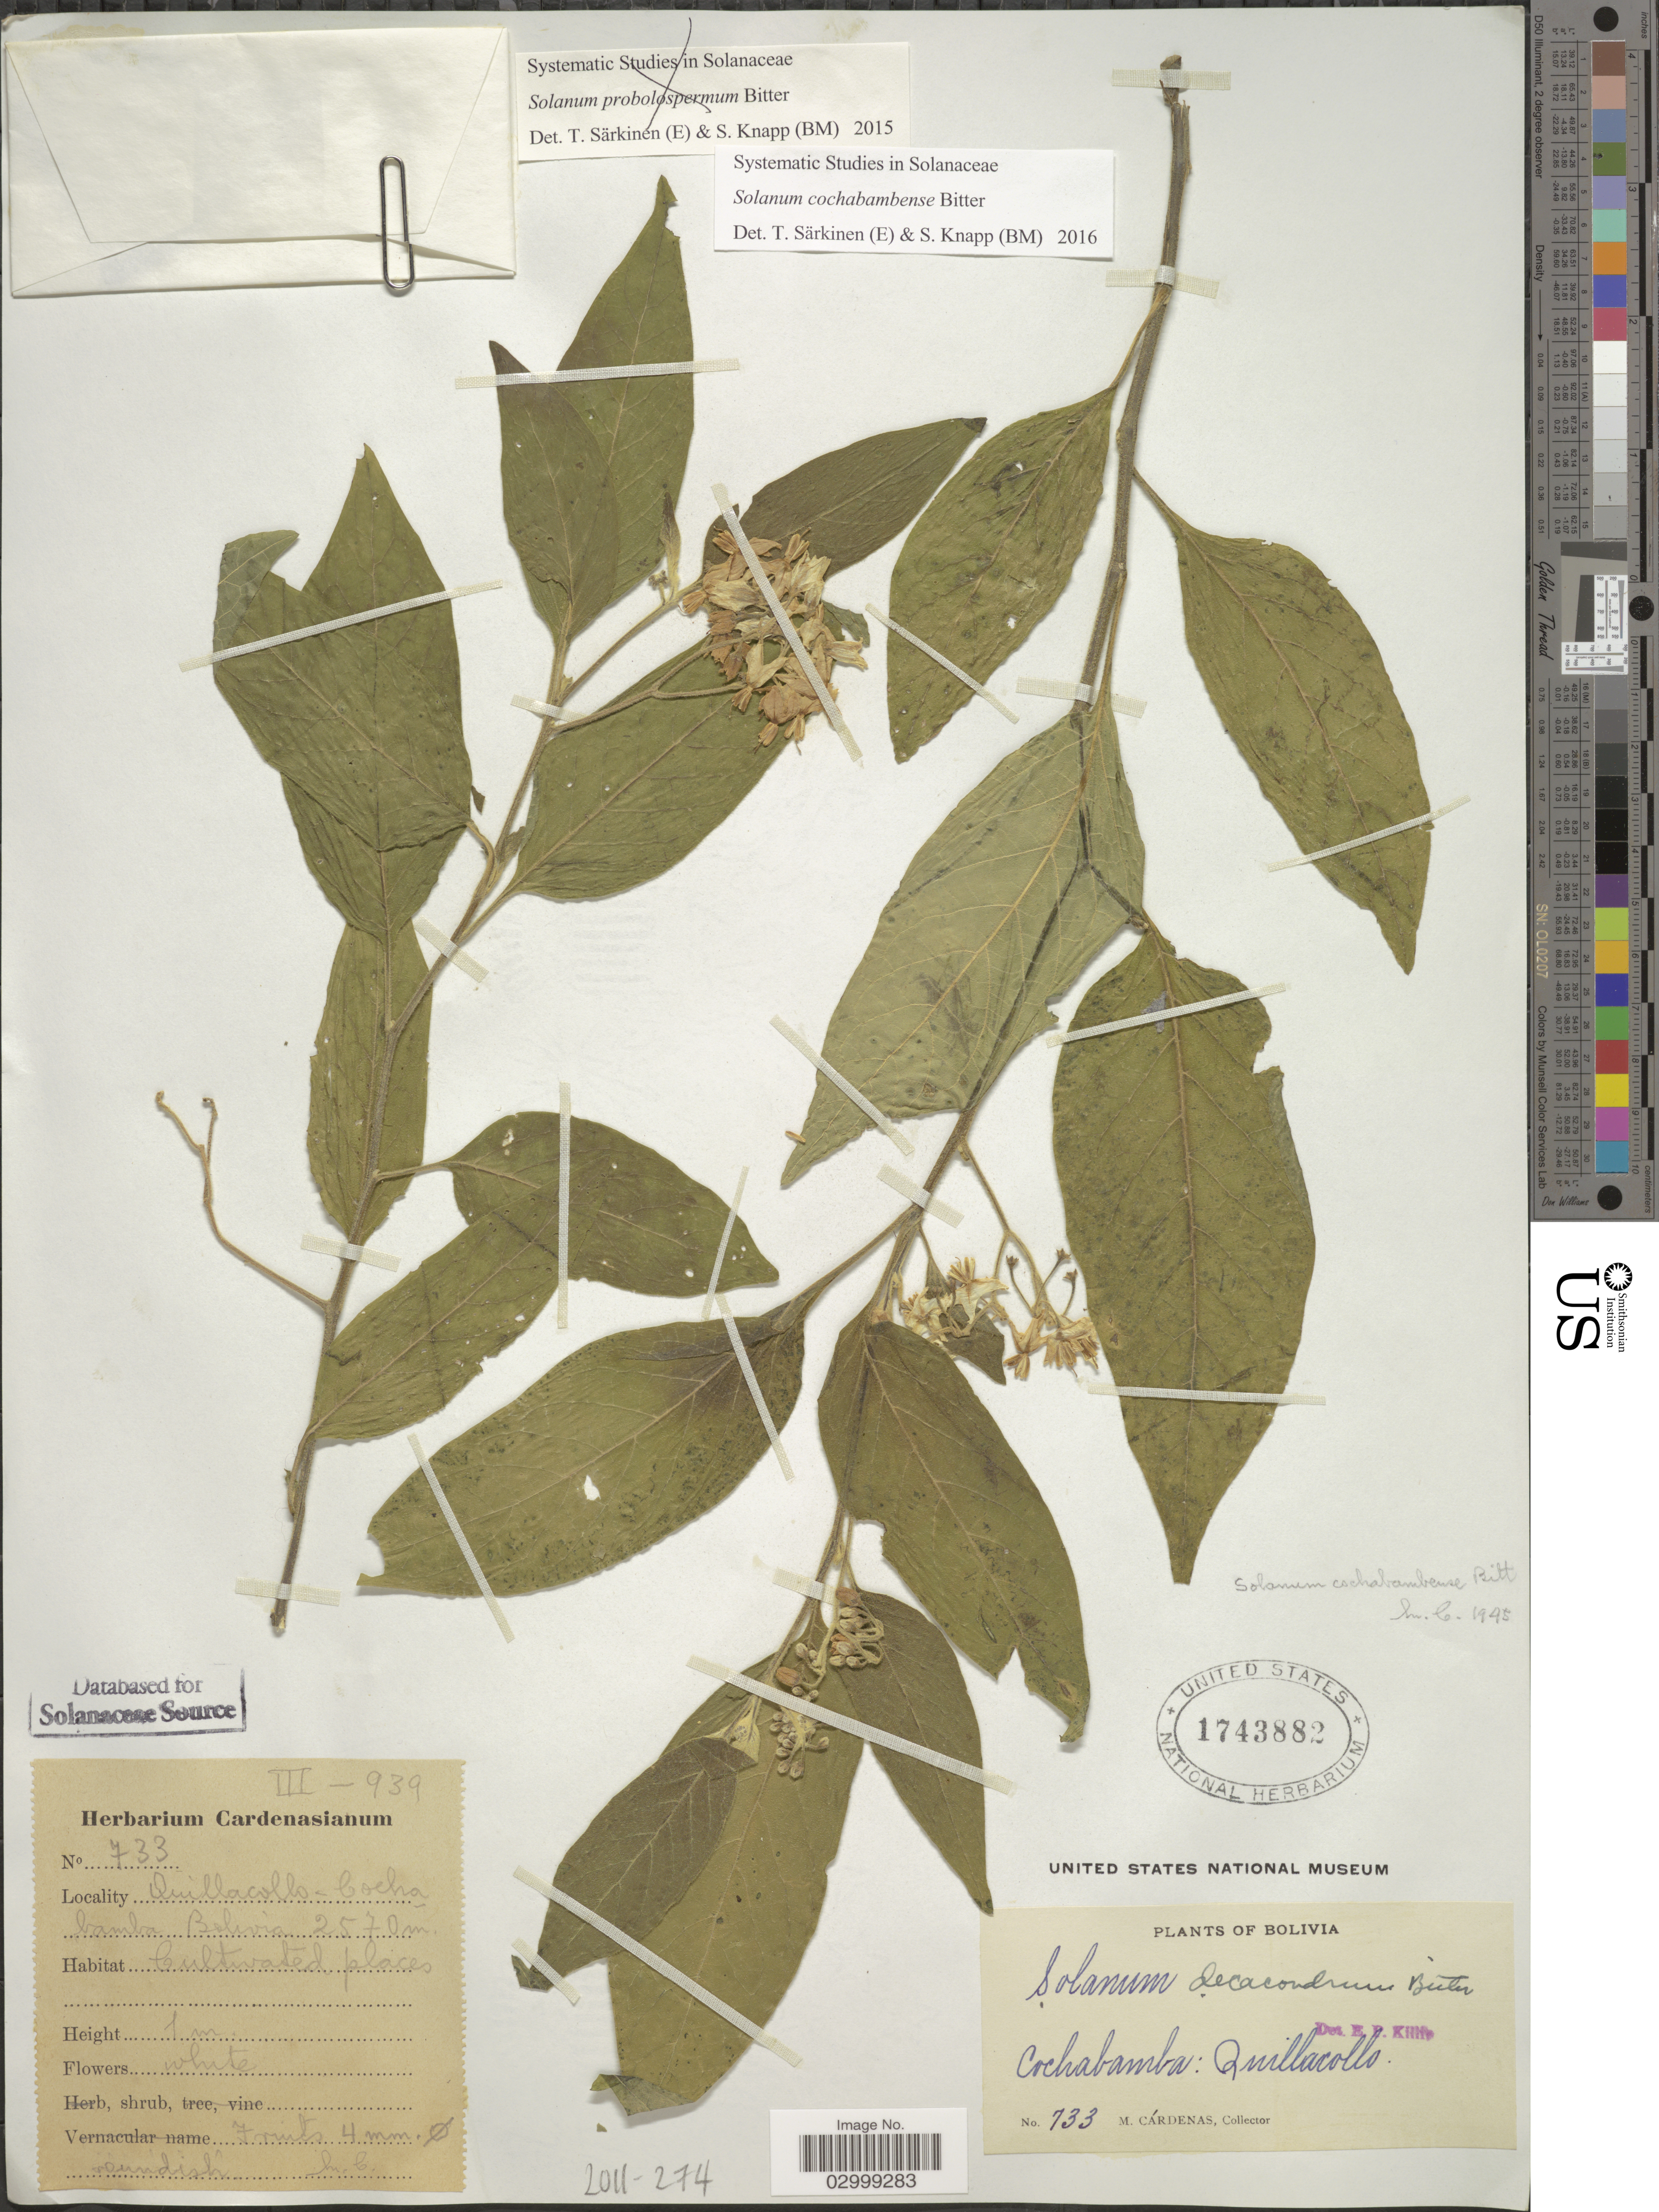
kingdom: Plantae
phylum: Tracheophyta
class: Magnoliopsida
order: Solanales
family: Solanaceae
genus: Solanum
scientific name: Solanum cochabambense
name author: Bitter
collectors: M. Cárdenas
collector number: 733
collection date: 1939-03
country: Bolivia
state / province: Cochabamba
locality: Quillacollo.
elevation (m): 2570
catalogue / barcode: US 1743882